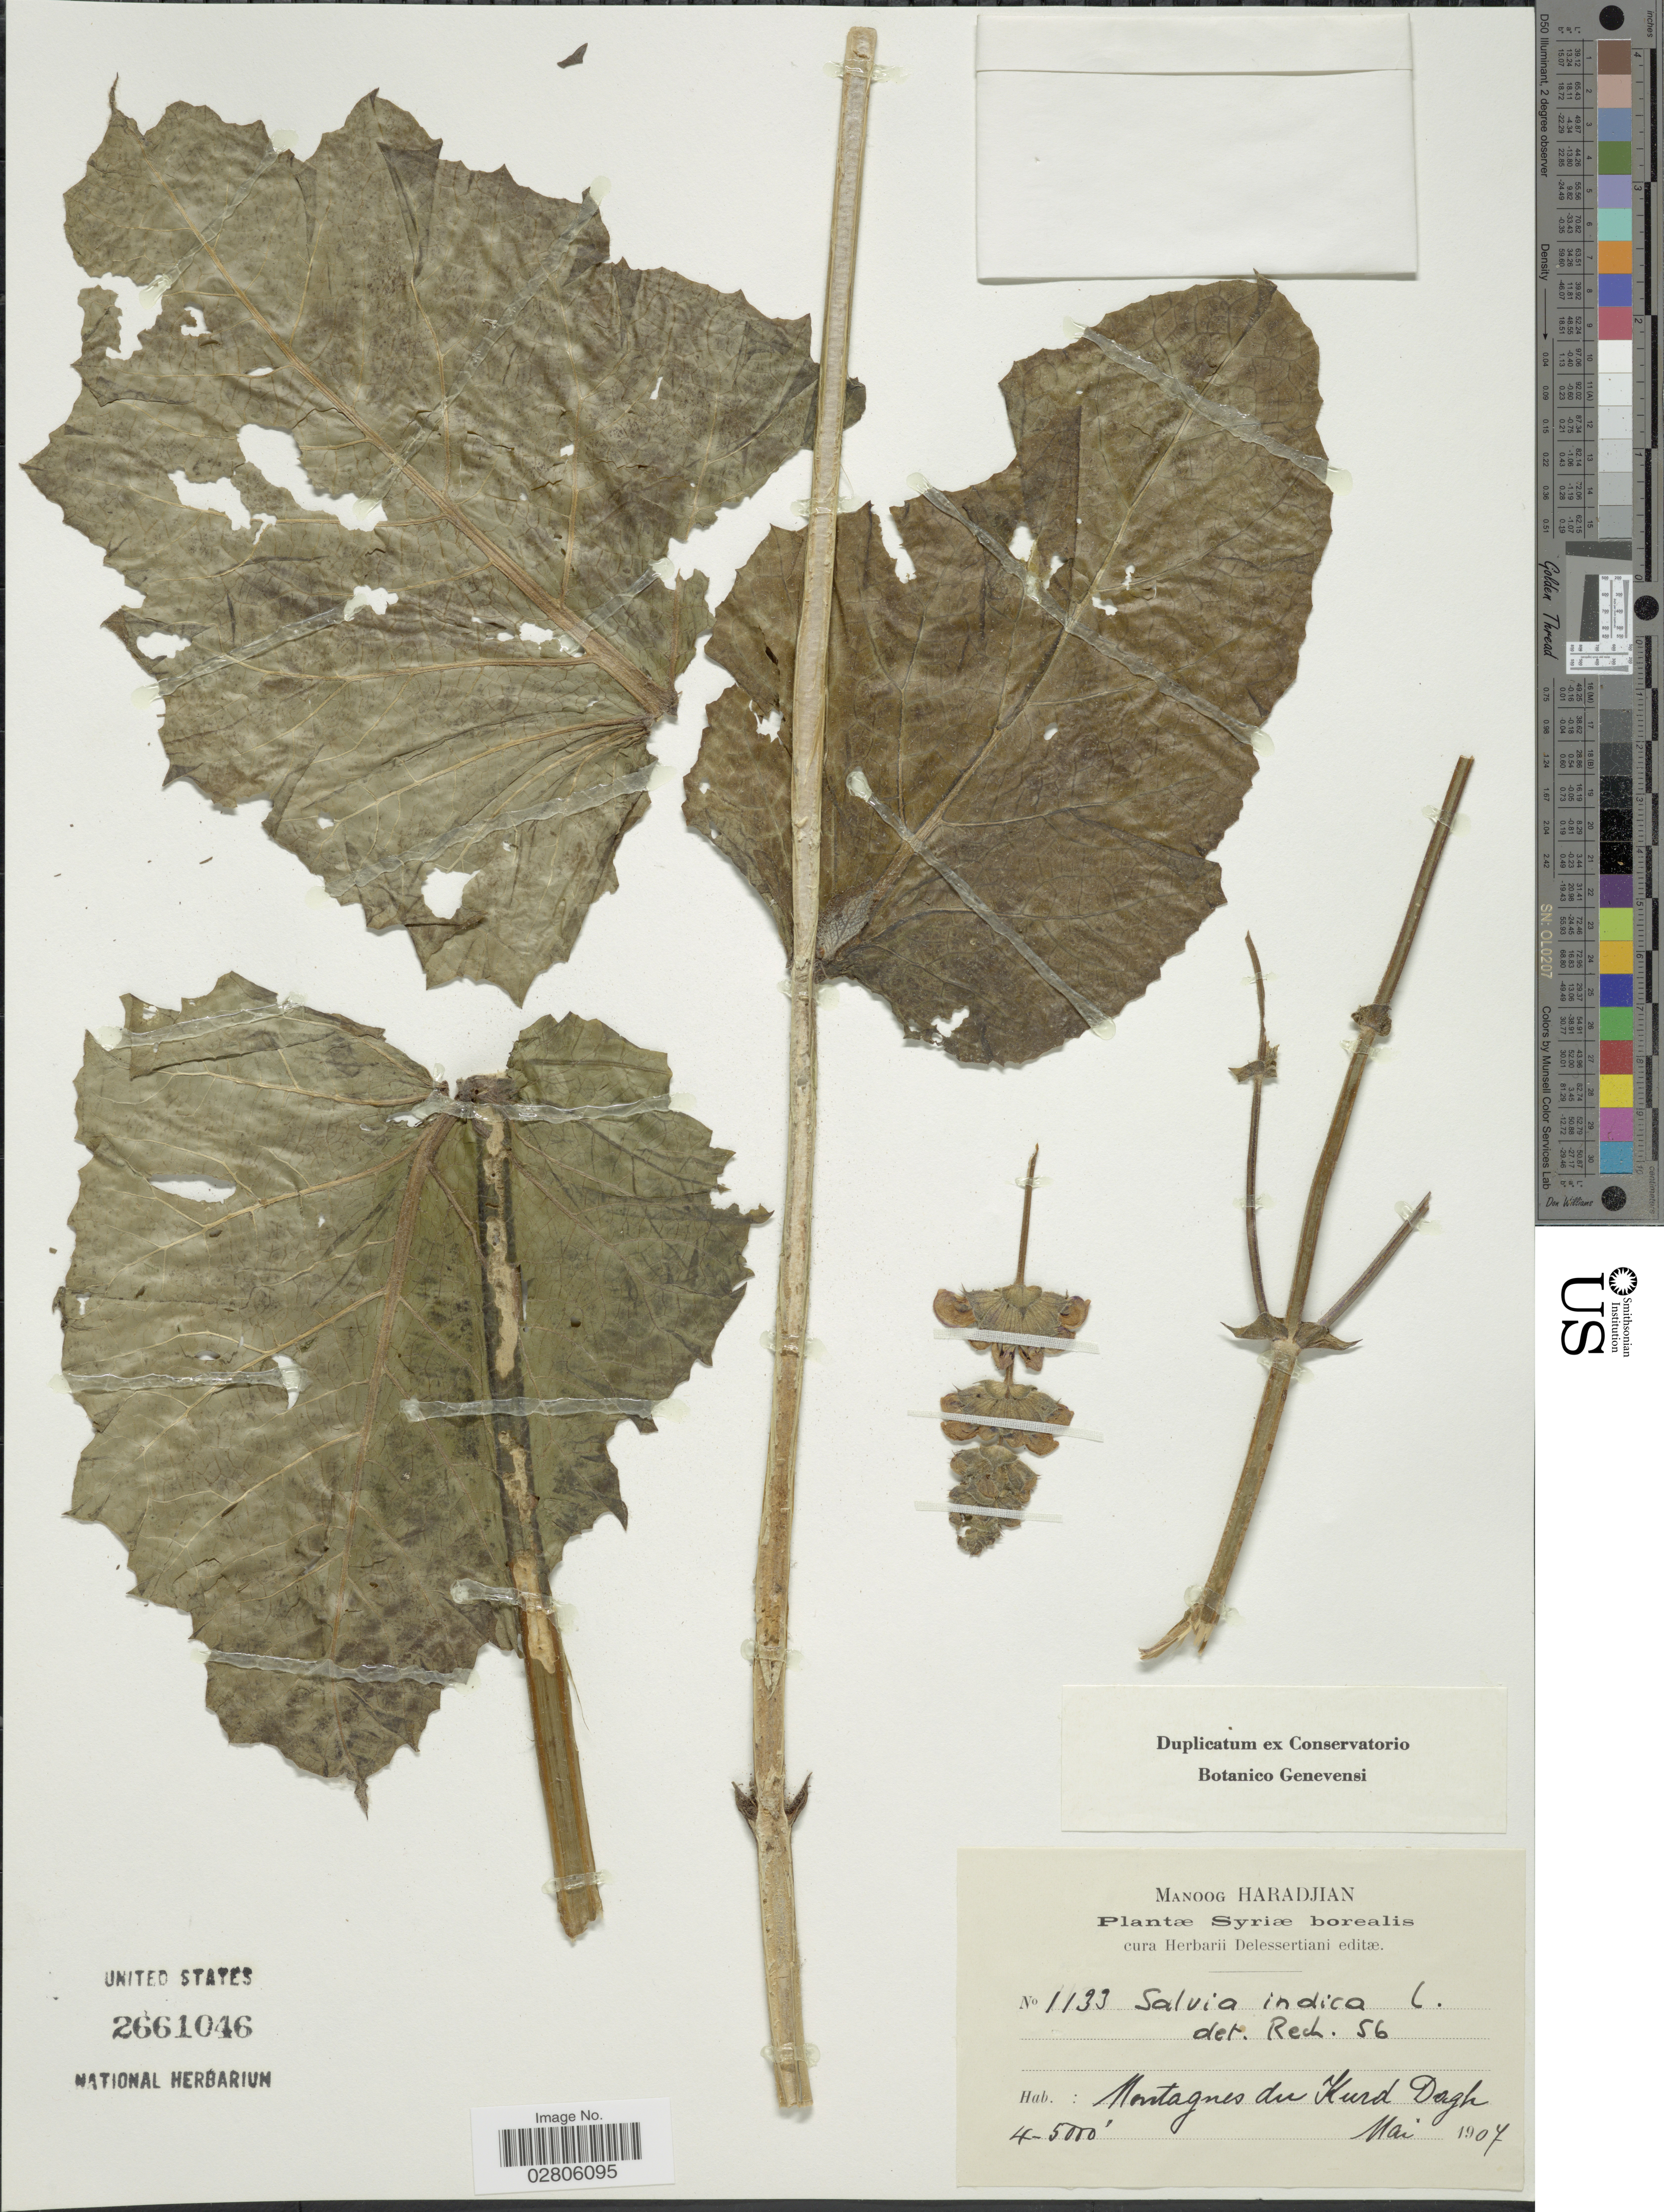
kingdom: Plantae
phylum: Tracheophyta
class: Magnoliopsida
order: Lamiales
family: Lamiaceae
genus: Salvia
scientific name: Salvia indica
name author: L.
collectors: M. Haradjian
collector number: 1133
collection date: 1907-05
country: Syria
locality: Syriæ borealis, Montagnes du Kurd Dagh.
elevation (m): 1219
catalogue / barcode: US 2661046